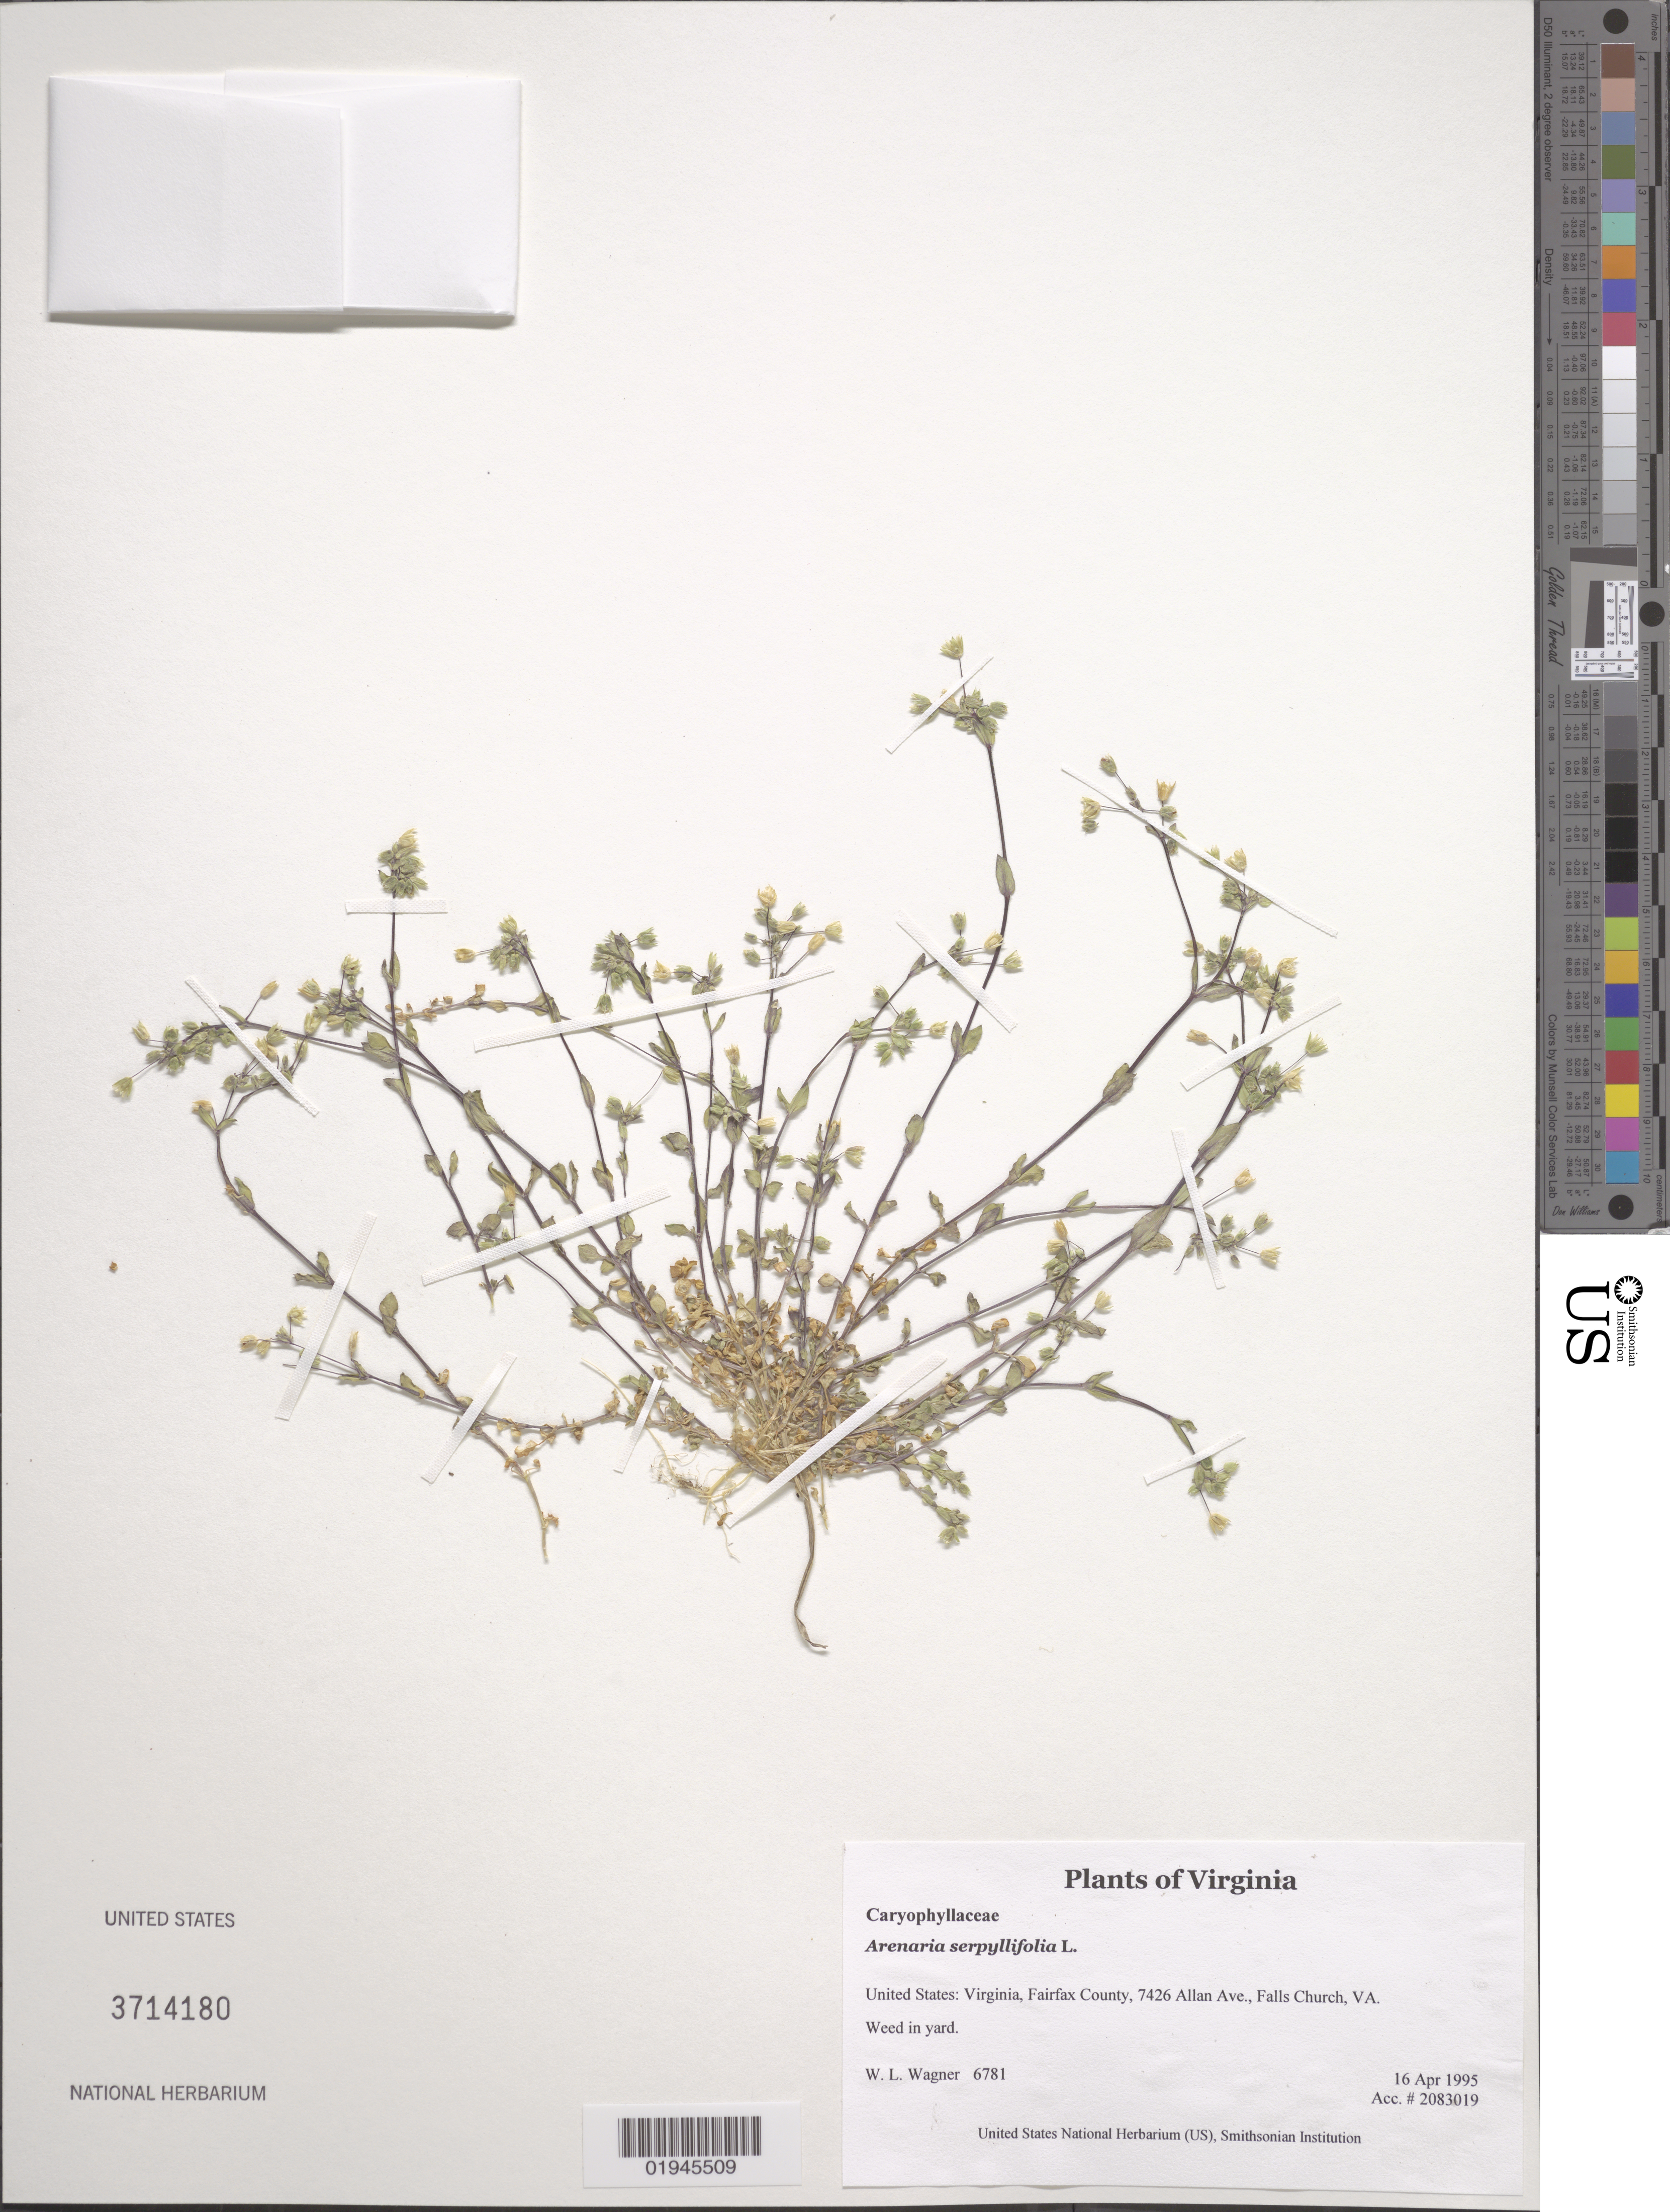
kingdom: Plantae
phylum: Tracheophyta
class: Magnoliopsida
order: Caryophyllales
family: Caryophyllaceae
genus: Arenaria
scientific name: Arenaria serpyllifolia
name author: L.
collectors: W. L. Wagner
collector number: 6781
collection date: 1995-04-16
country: United States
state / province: Virginia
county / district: Fairfax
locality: In yard at 7426 Allan Ave., Falls Church, VA.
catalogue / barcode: US 3714180